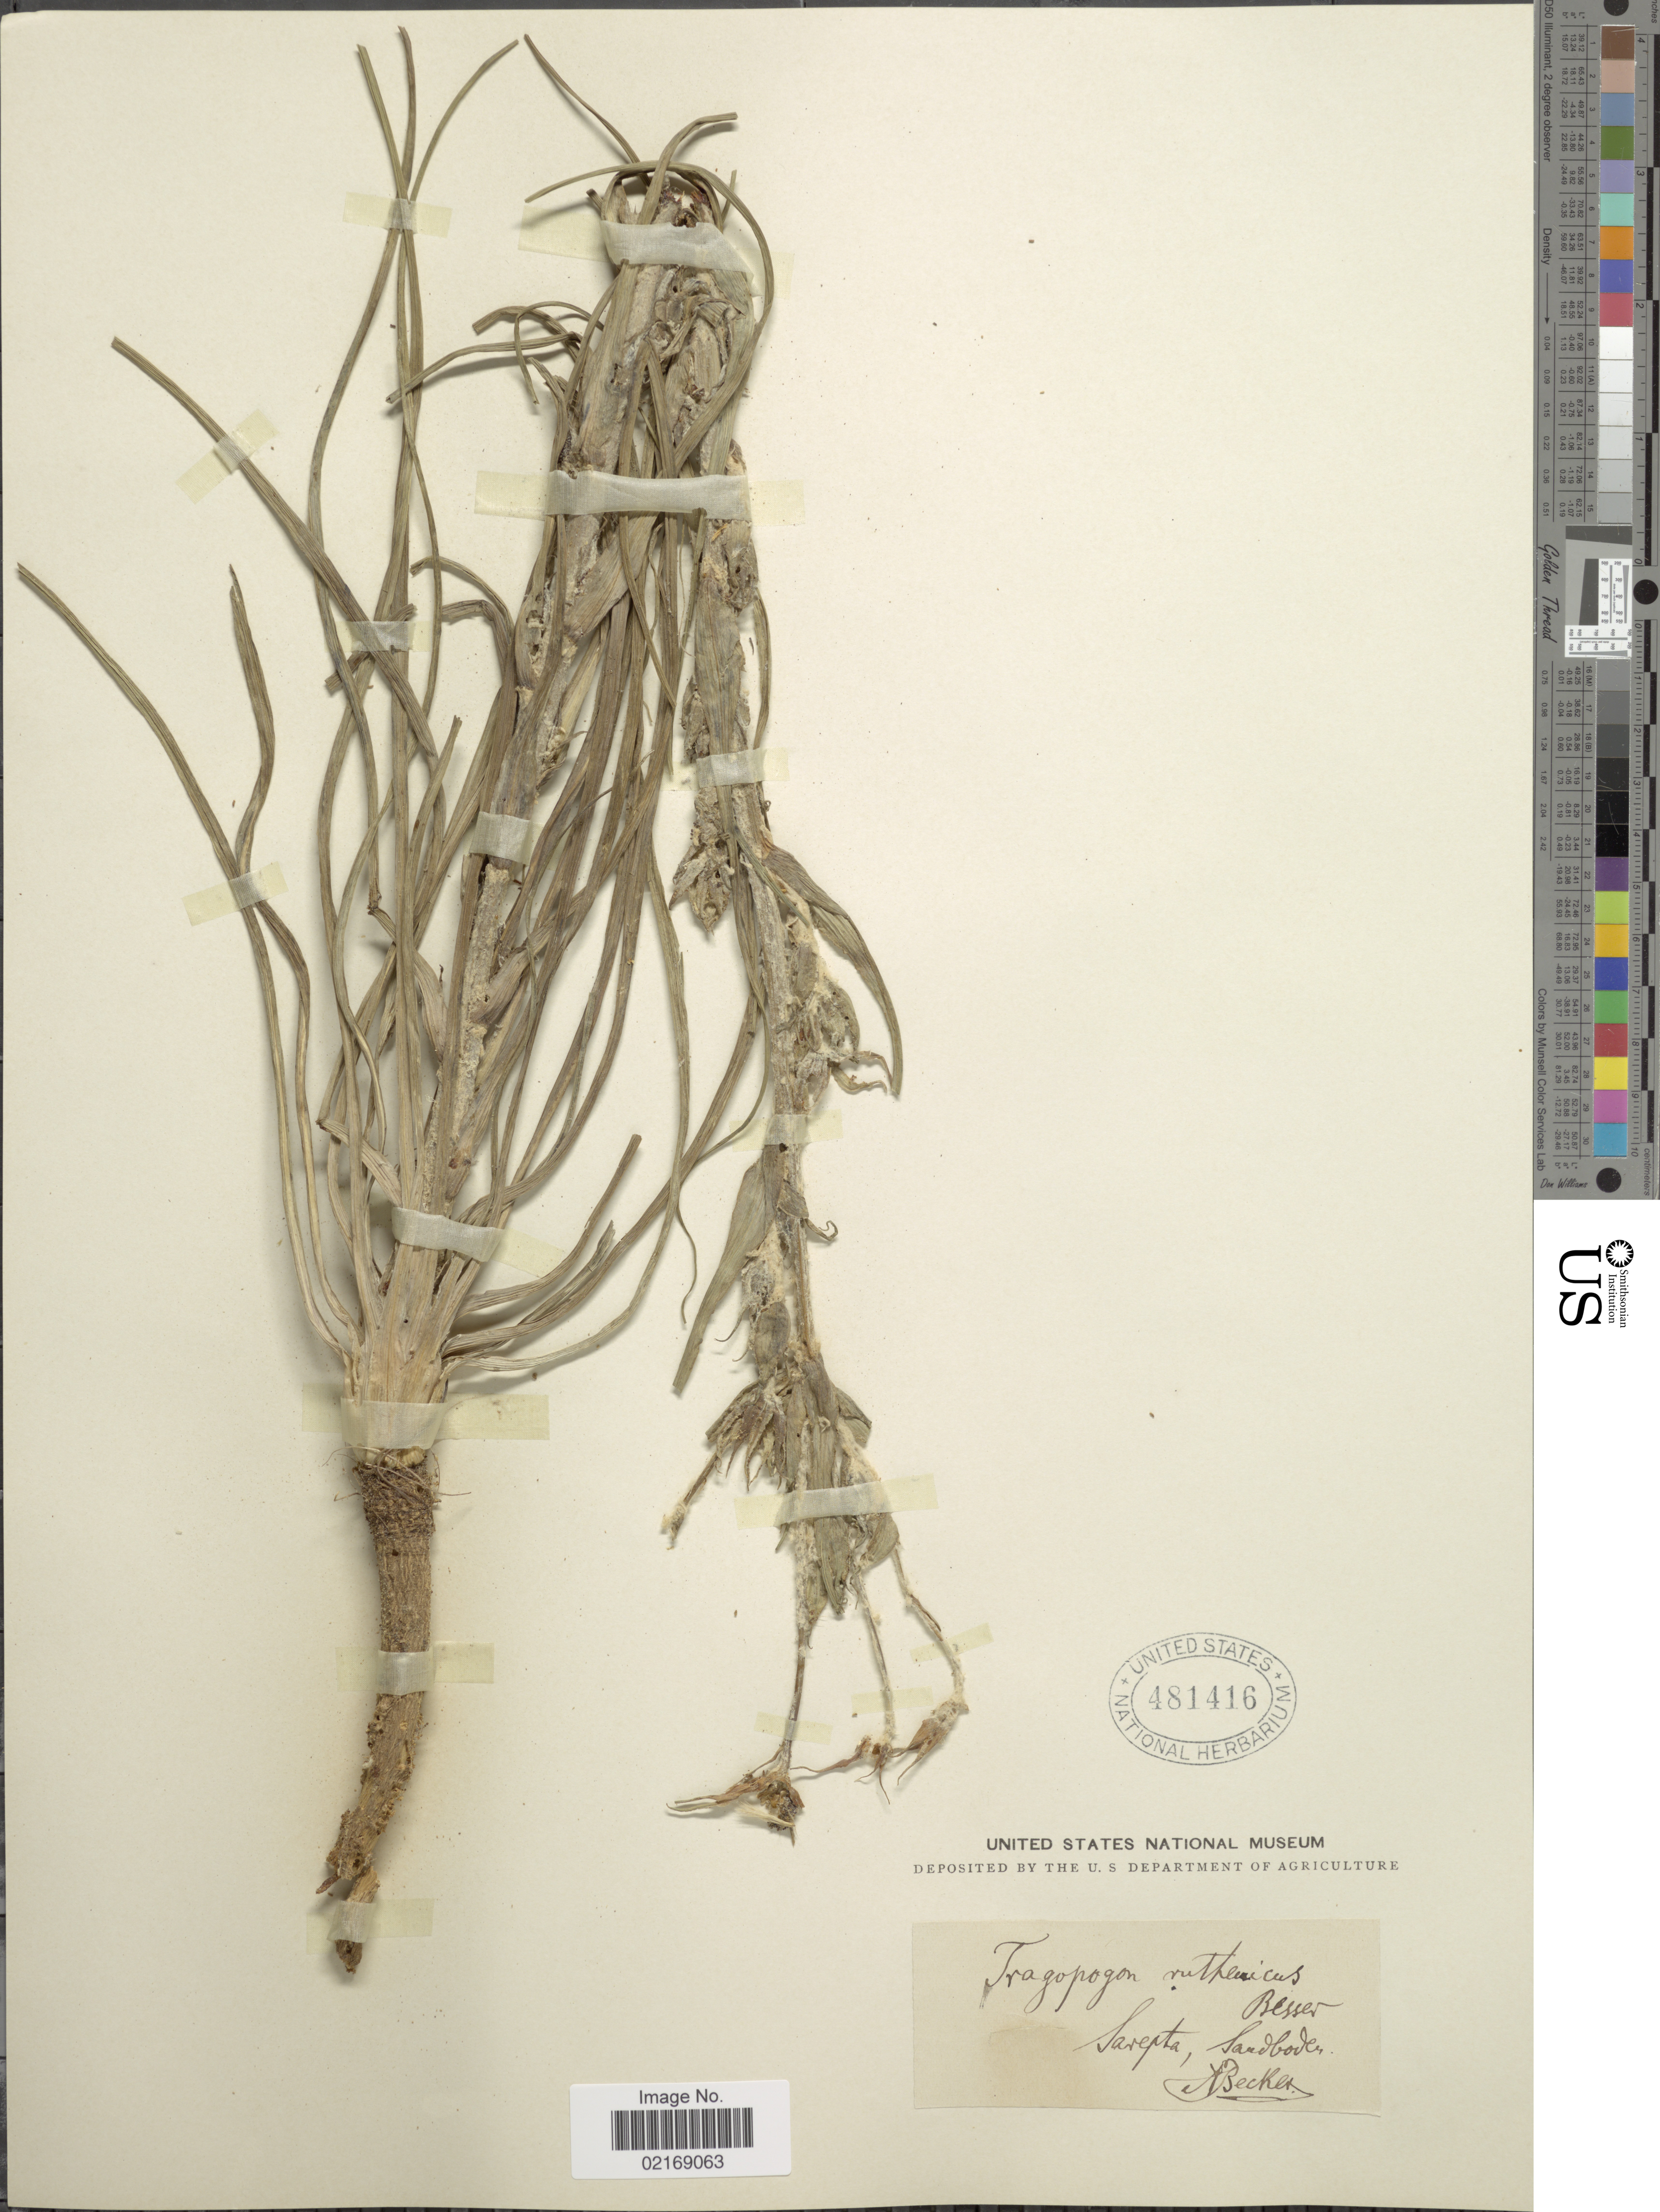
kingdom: Plantae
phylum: Tracheophyta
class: Magnoliopsida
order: Asterales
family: Asteraceae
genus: Tragopogon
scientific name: Tragopogon ruthenicus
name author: Besser ex Krasch. & S.A. Nikitin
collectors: A. Becker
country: Russian Federation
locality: Sarepta, Sandboden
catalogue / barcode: US 481416